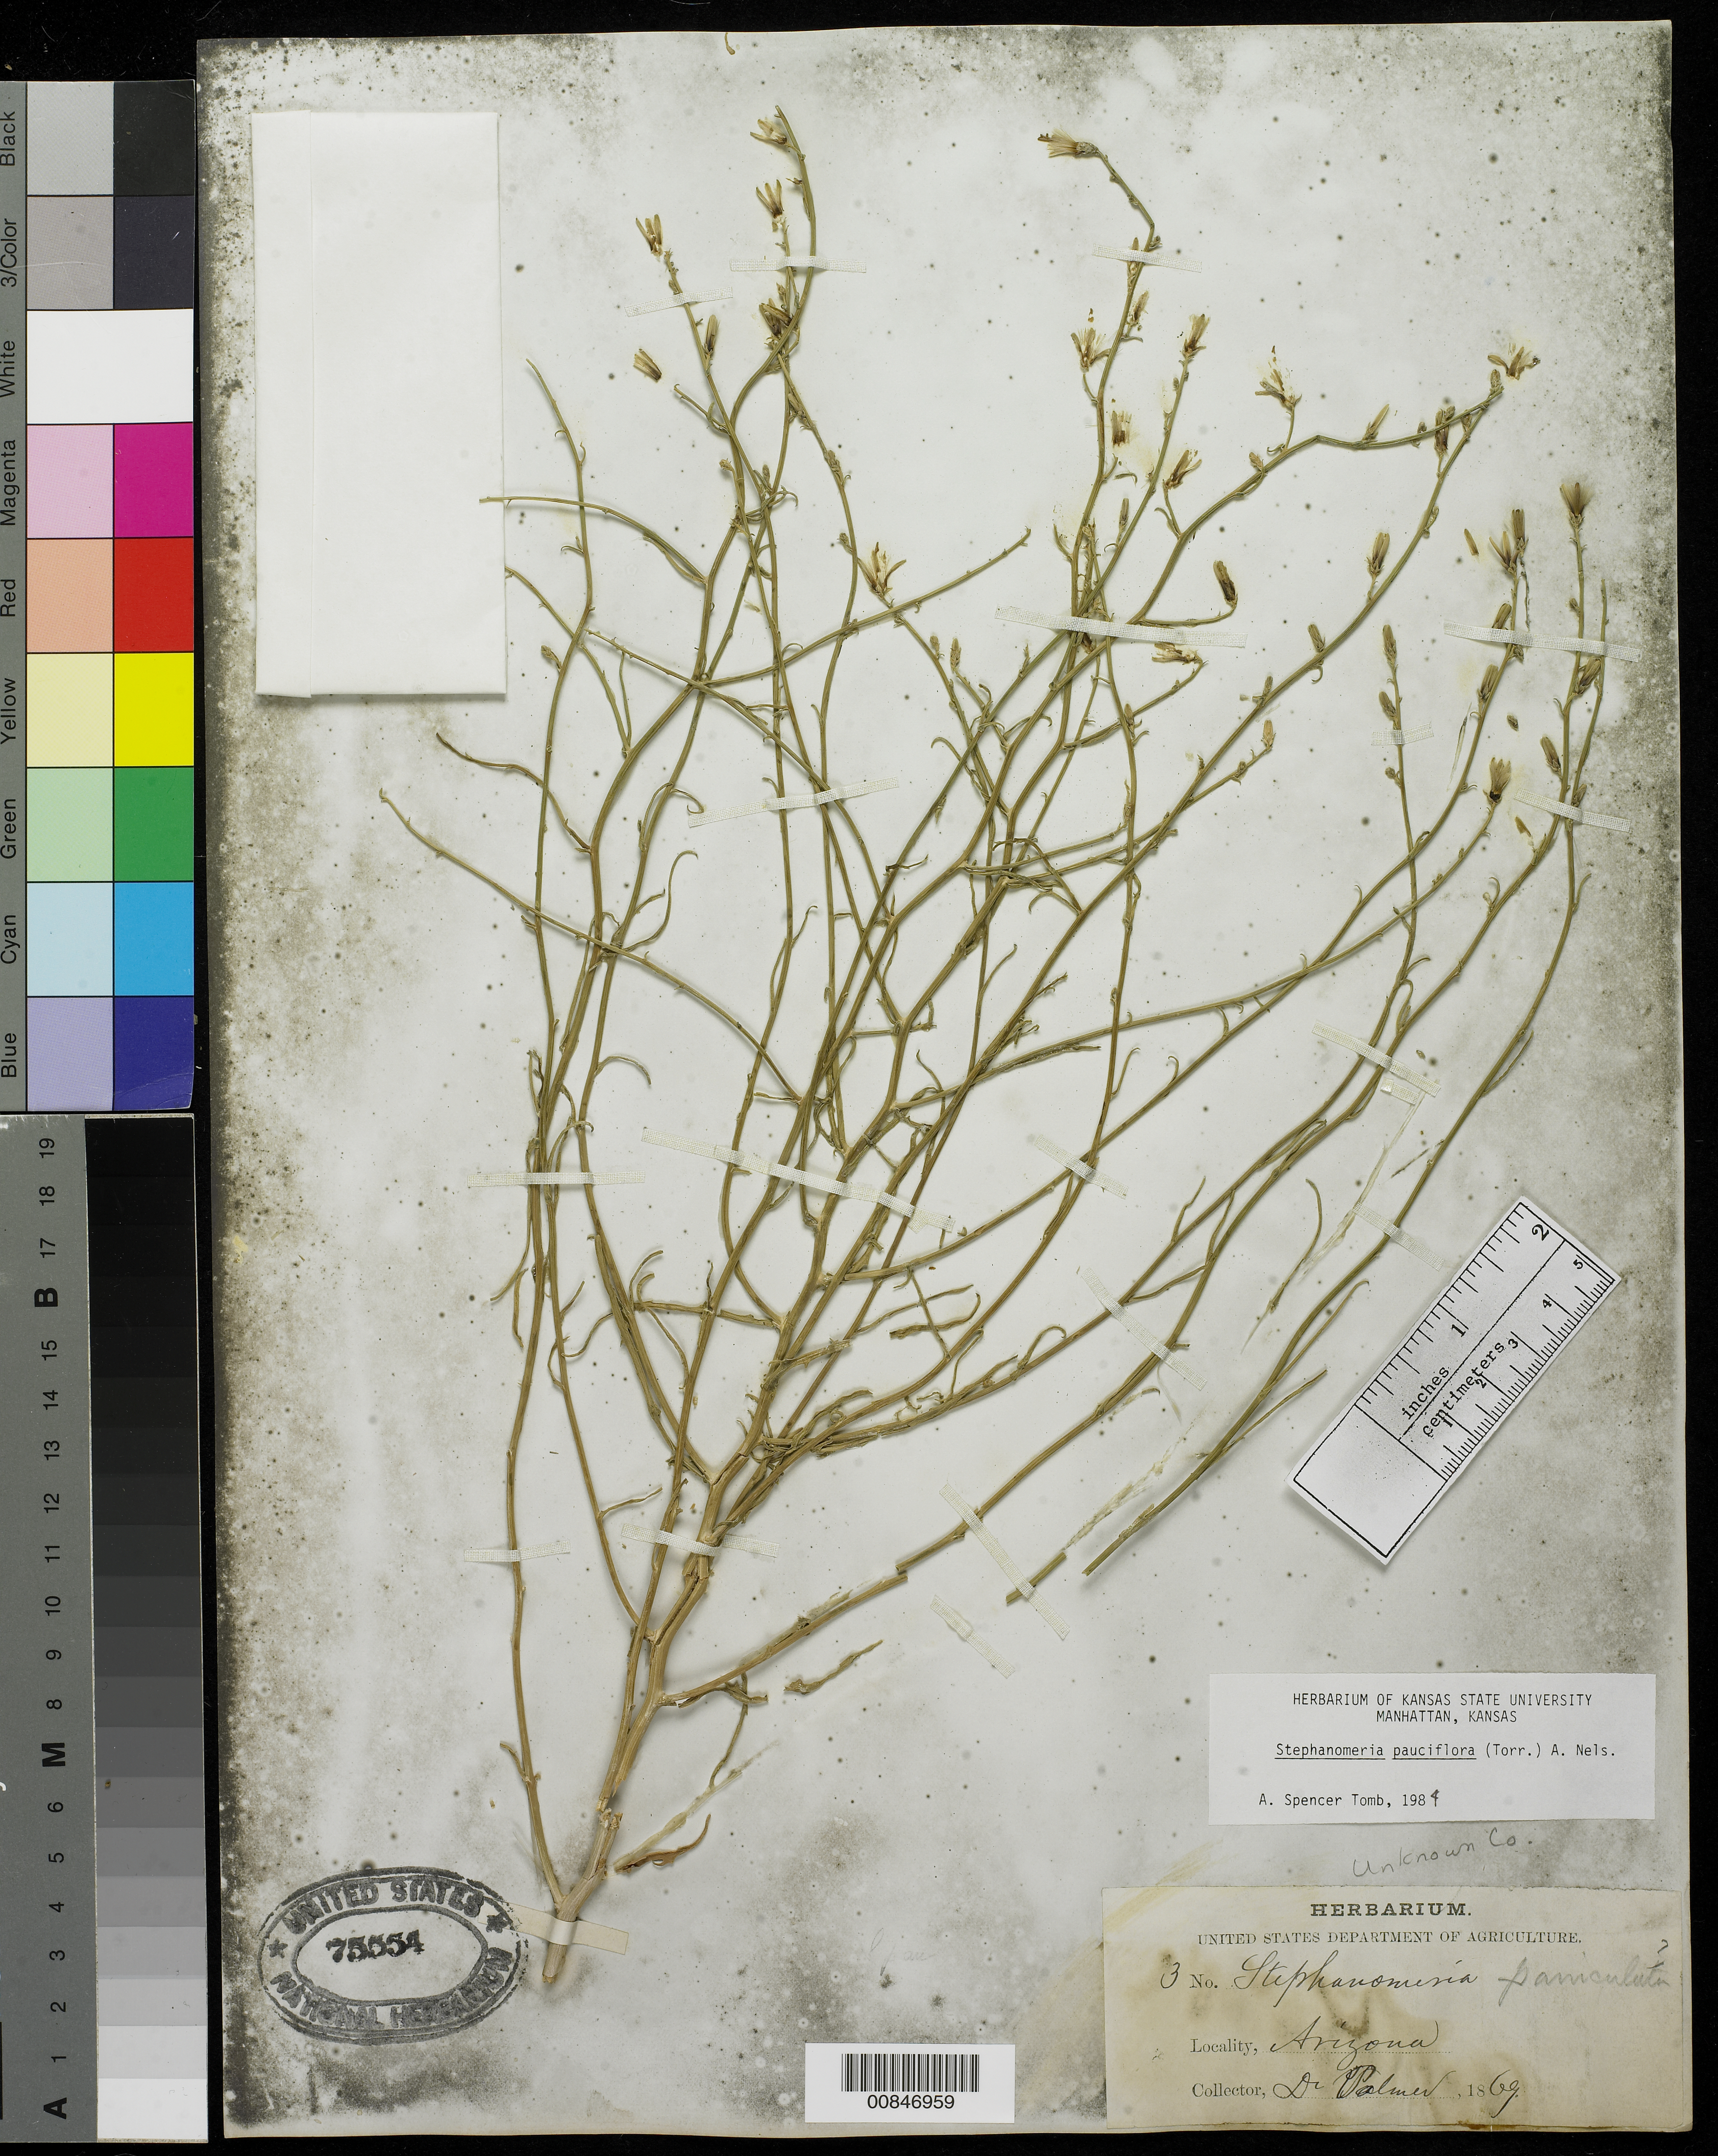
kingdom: Plantae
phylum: Tracheophyta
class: Magnoliopsida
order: Asterales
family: Asteraceae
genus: Stephanomeria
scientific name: Stephanomeria pauciflora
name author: (Torr.) A. Nelson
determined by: Tomb, A. S.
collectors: E. Palmer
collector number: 3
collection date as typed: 1869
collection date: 1869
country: United States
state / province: Arizona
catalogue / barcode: US 75554